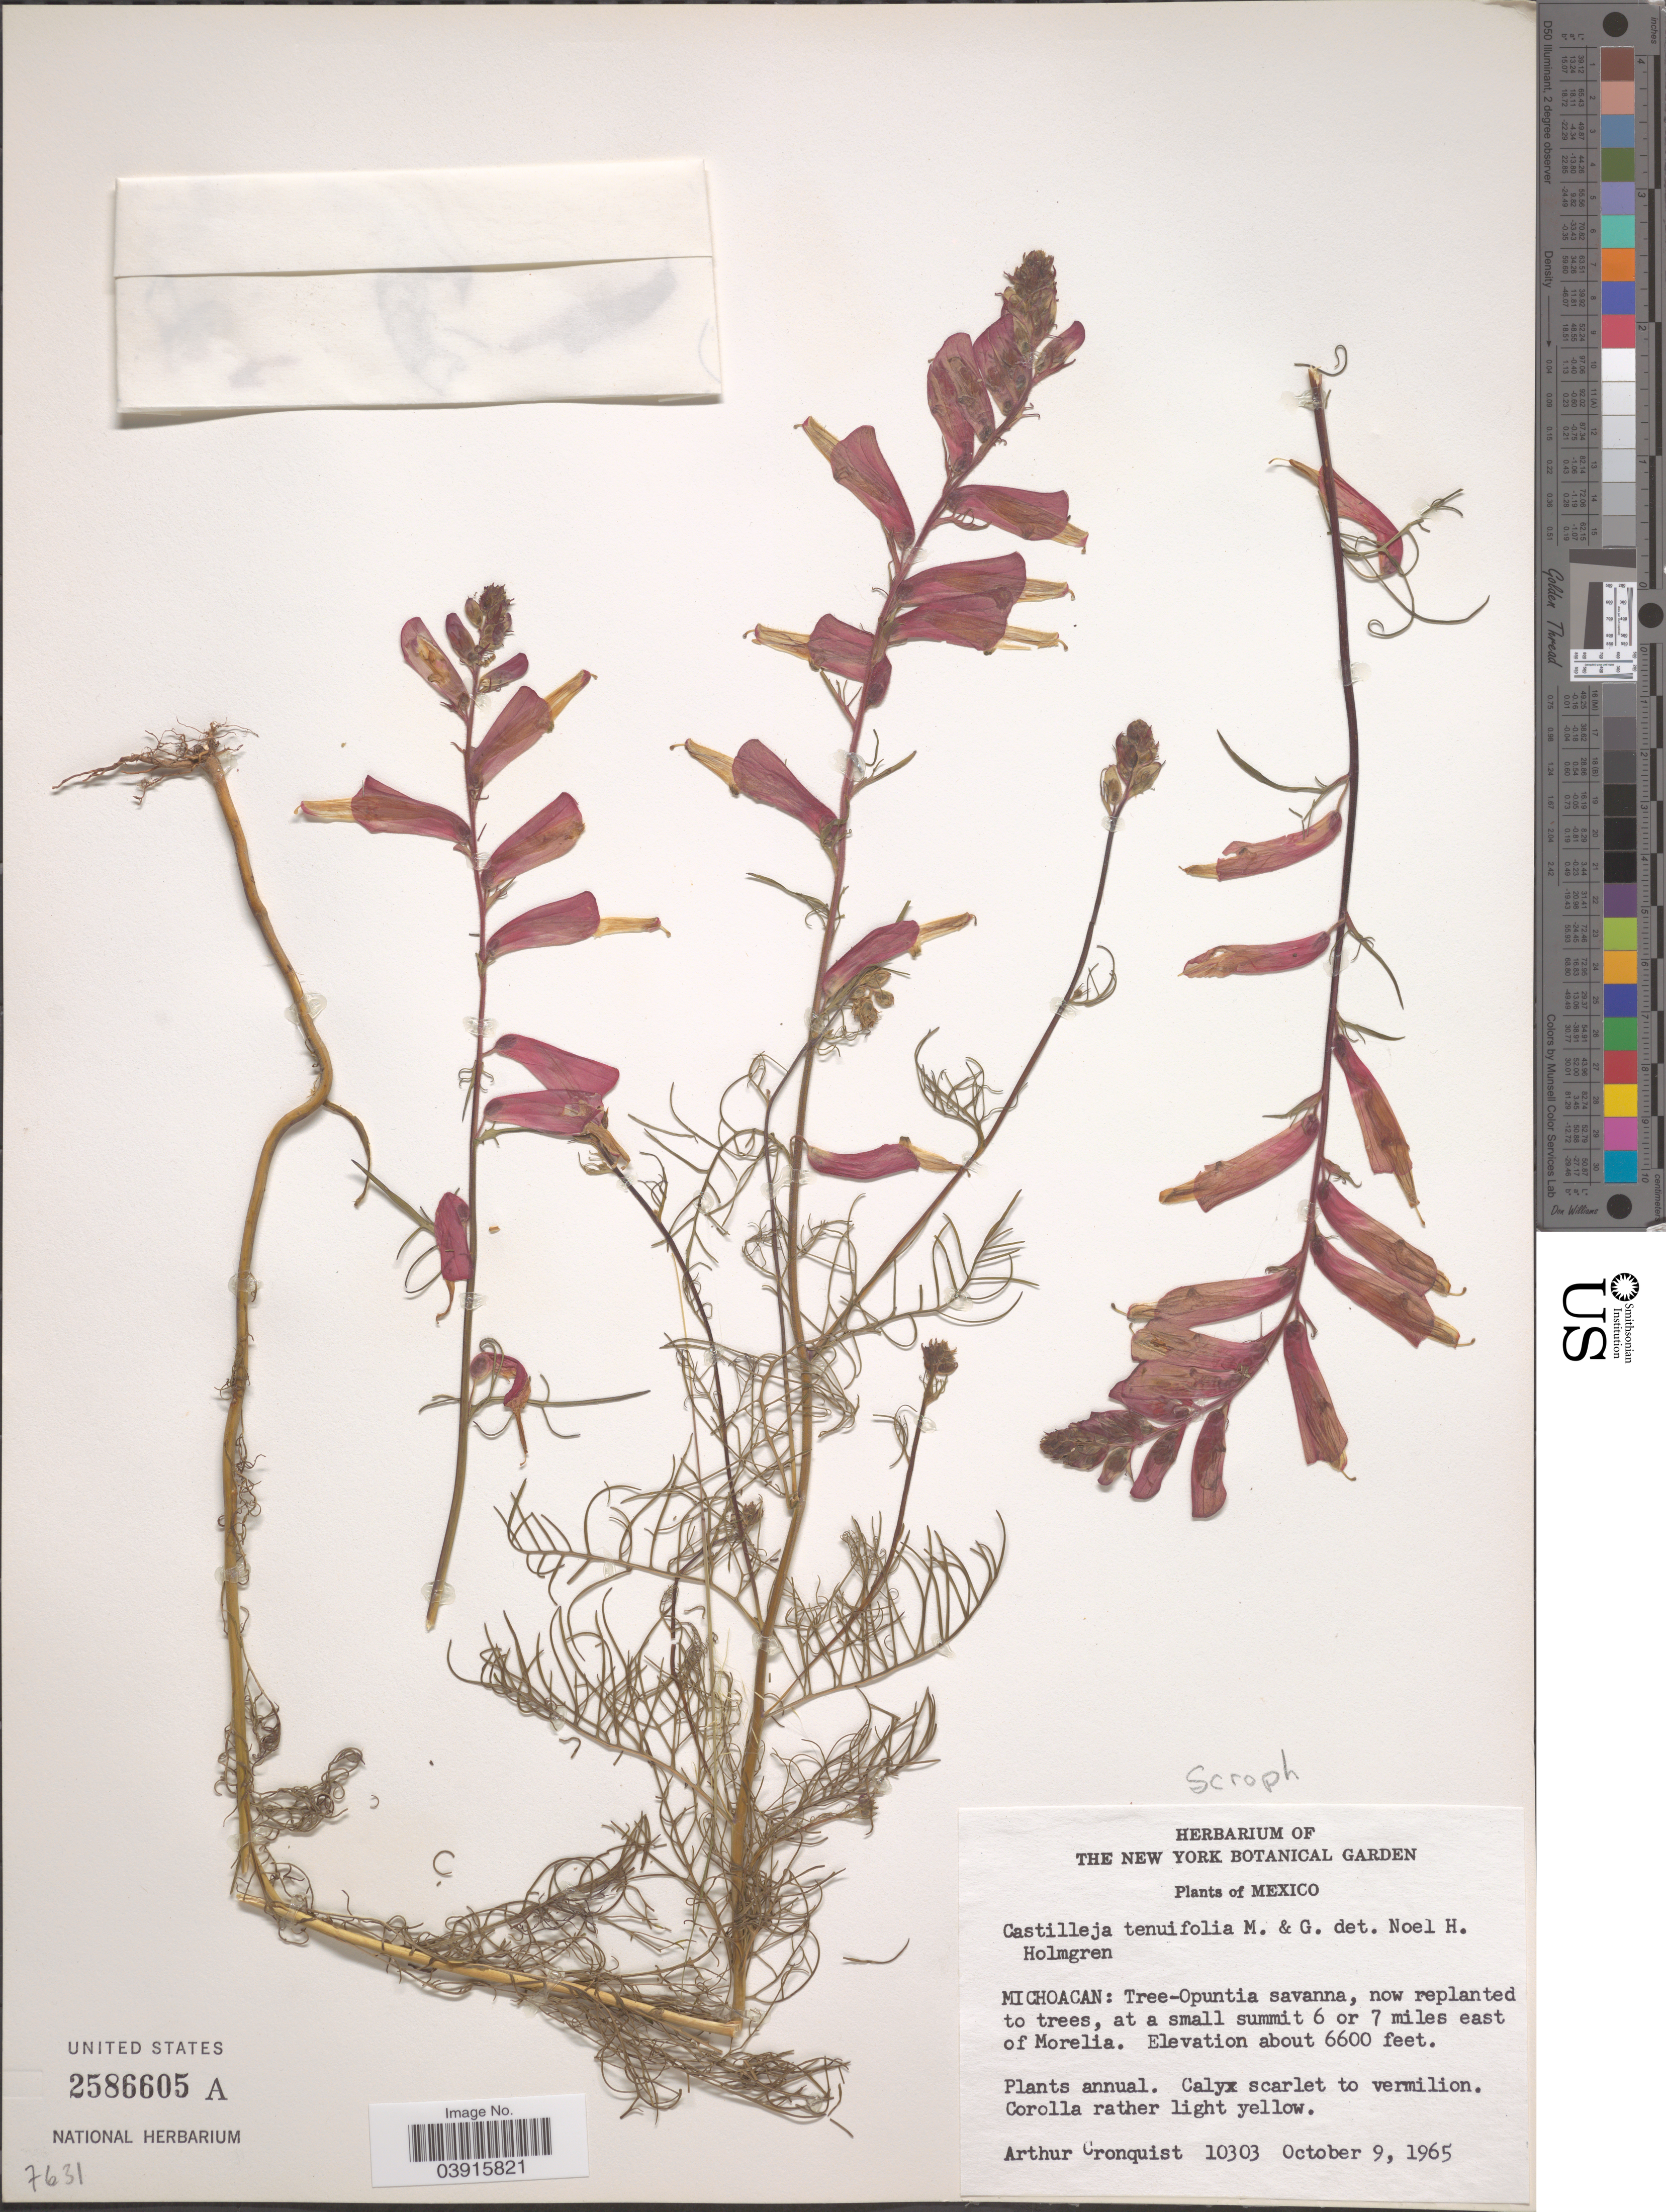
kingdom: Plantae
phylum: Tracheophyta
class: Magnoliopsida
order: Lamiales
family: Orobanchaceae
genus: Castilleja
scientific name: Castilleja tenuiflora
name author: Benth.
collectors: A. J. Cronquist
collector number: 10303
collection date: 1965-10-09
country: Mexico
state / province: Michoacán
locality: At a small summit 6 or 7 miles east of Morelia.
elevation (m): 2012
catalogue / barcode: US 2586605A